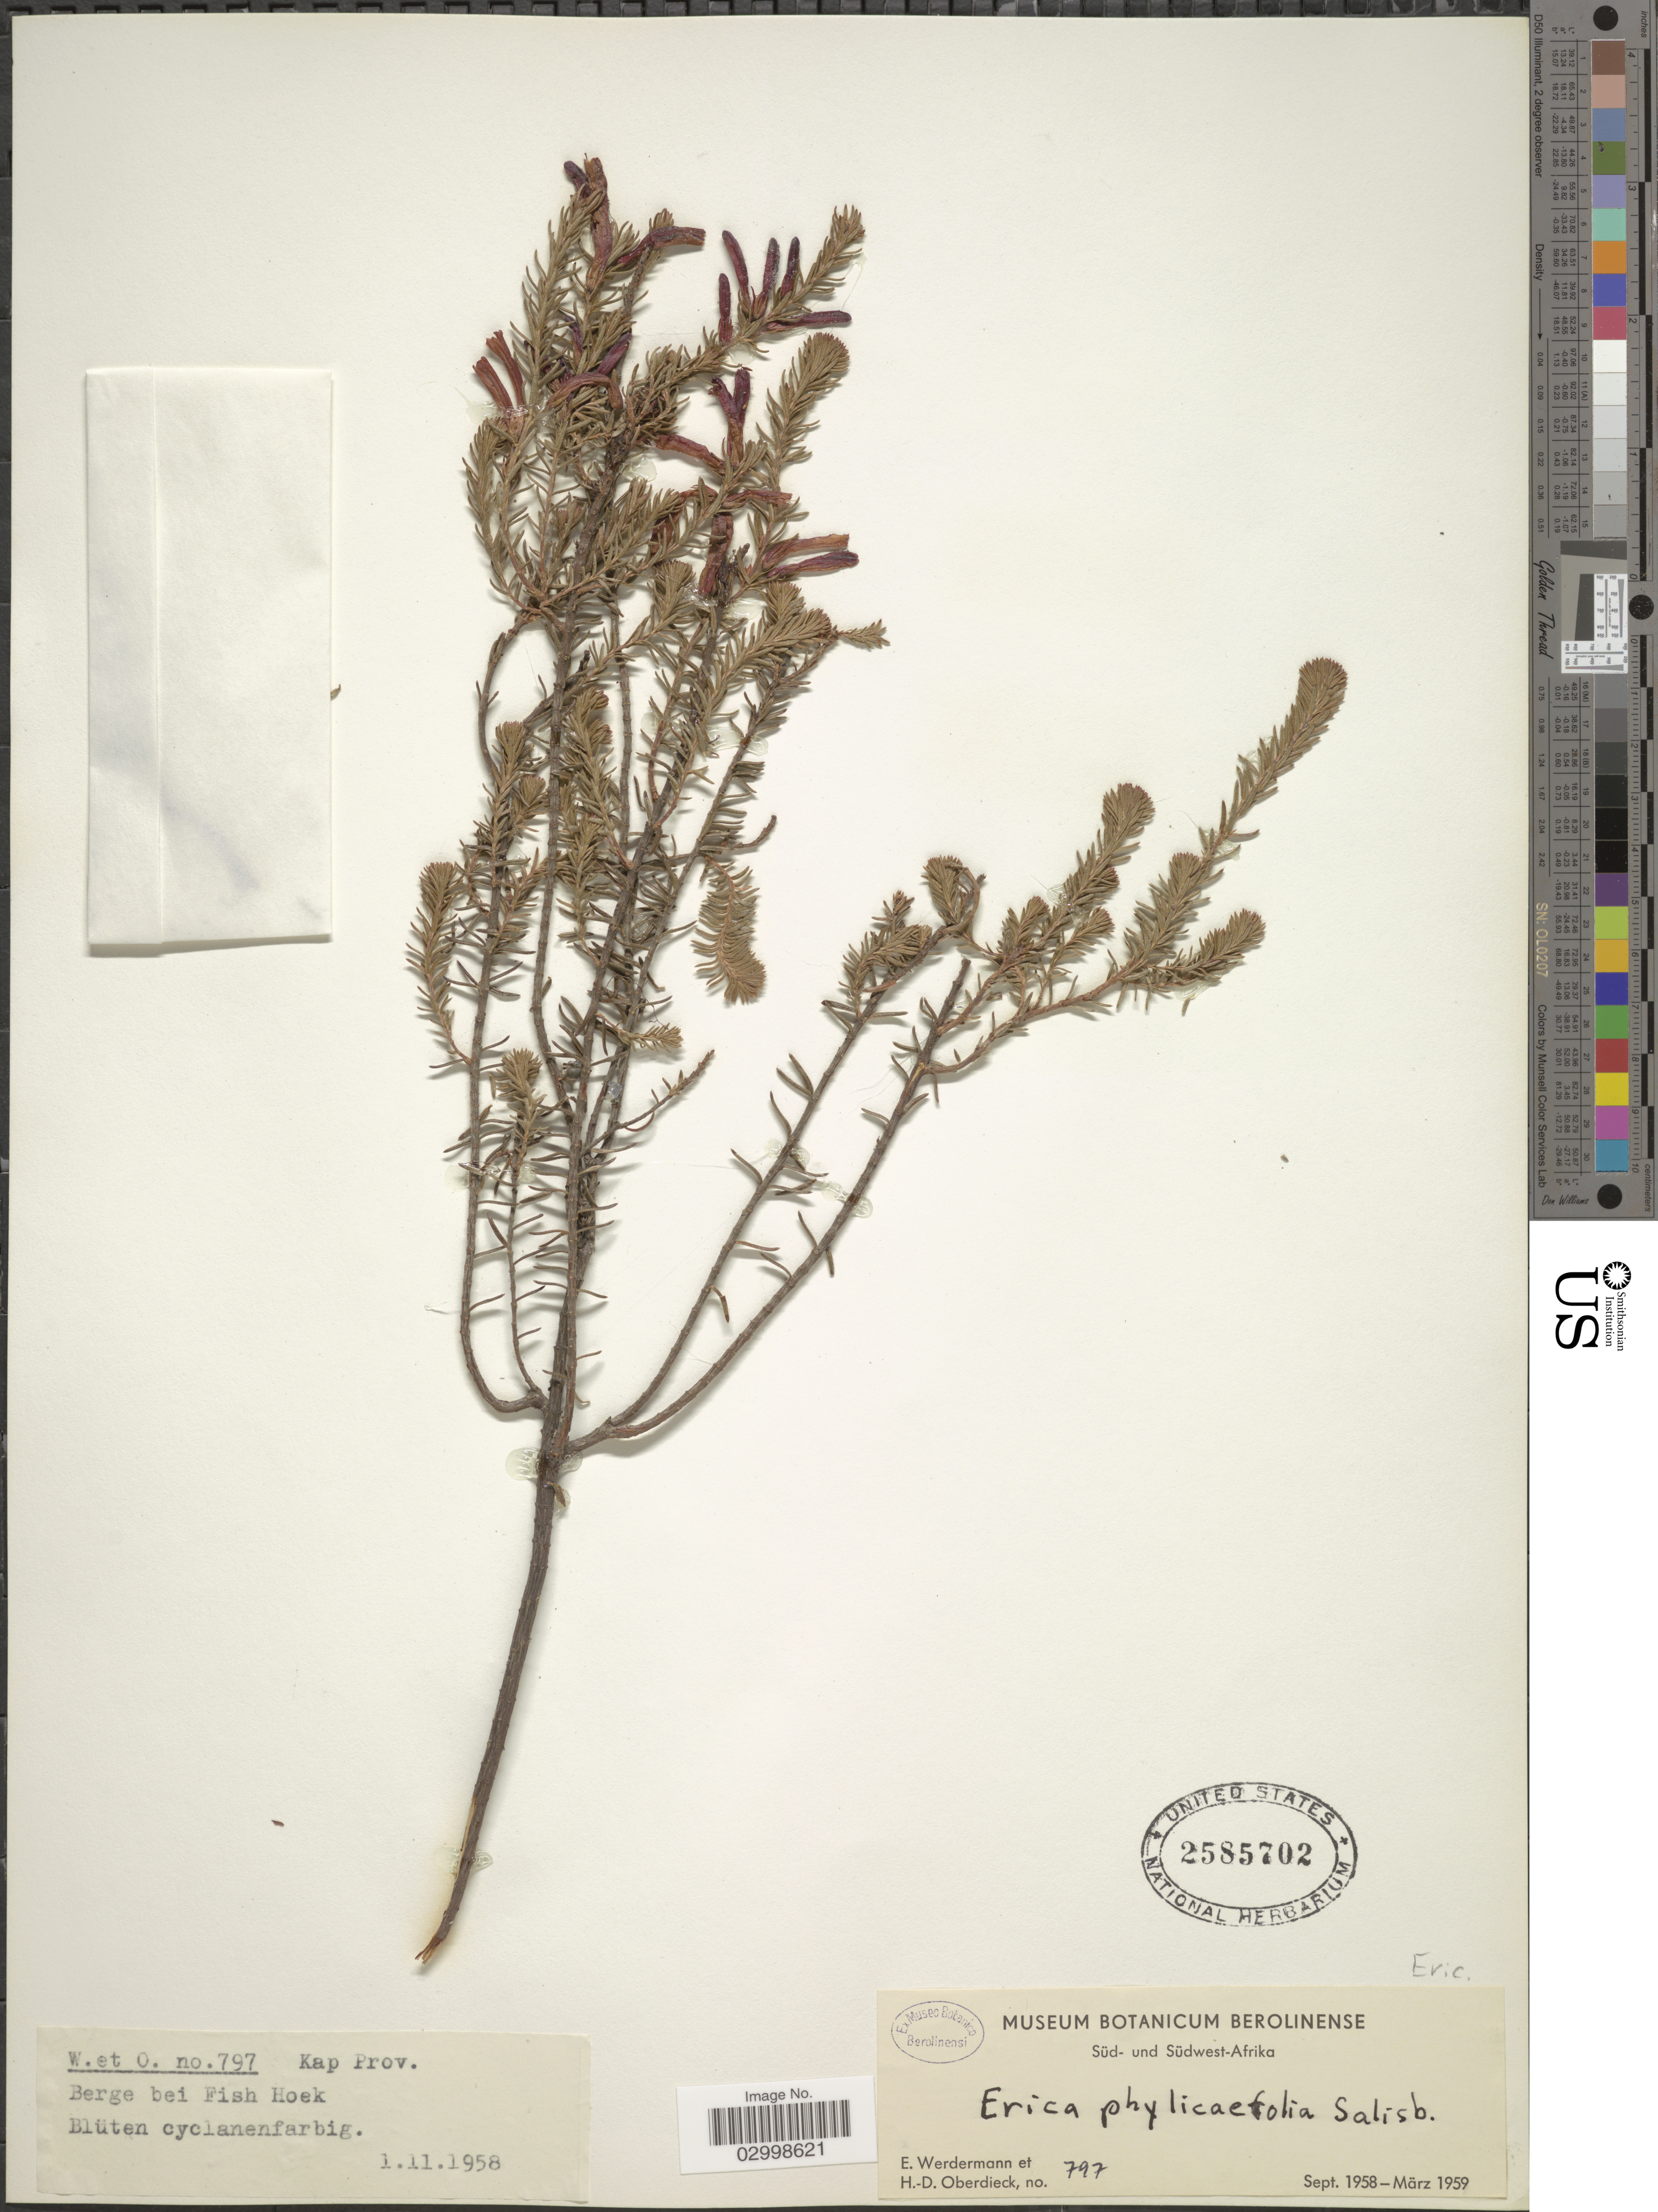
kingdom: Plantae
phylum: Tracheophyta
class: Magnoliopsida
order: Ericales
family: Ericaceae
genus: Erica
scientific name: Erica phylicifolia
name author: Salisb.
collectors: E. Werdermann & H. Oberdieck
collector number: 797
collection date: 1958-11-01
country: South Africa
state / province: Western Cape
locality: Kap Prov., Berge bei Fish Hoek.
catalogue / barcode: US 2585702